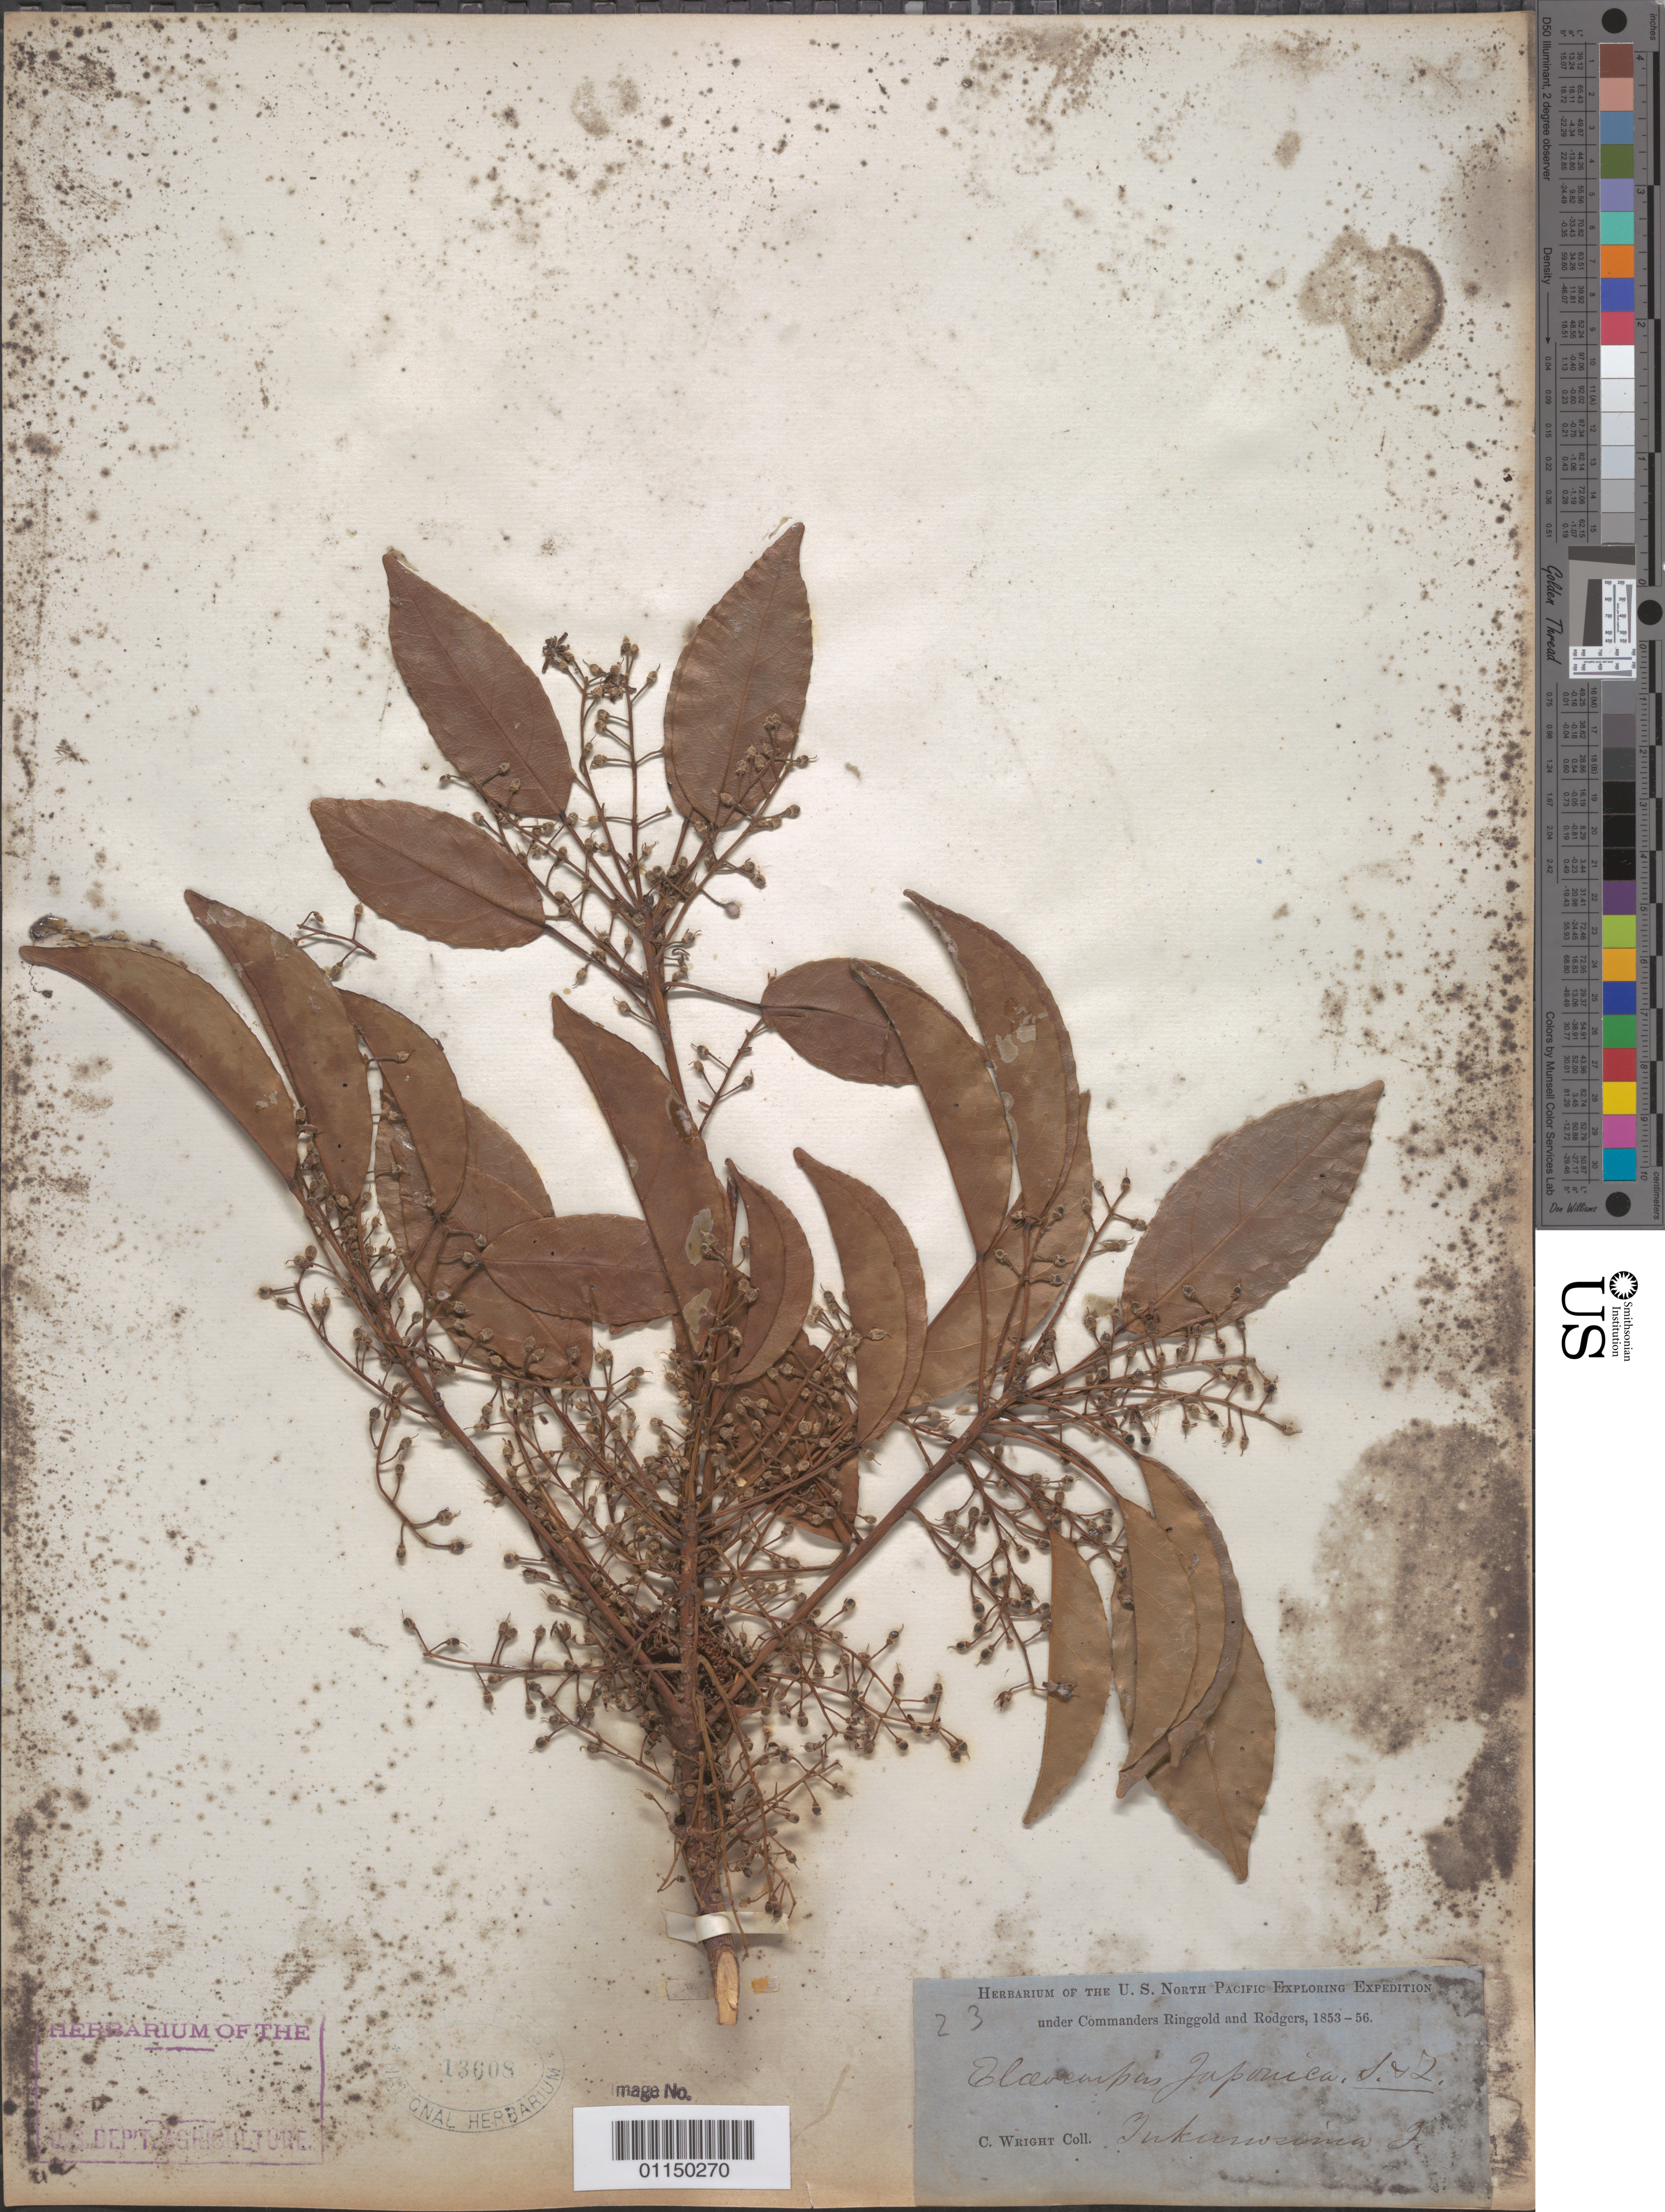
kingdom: Plantae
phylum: Tracheophyta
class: Magnoliopsida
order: Oxalidales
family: Elaeocarpaceae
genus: Elaeocarpus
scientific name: Elaeocarpus japonicus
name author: Siebold & Zucc.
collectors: C. Wright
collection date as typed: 1853 to -- --- 1856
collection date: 1853/1856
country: Japan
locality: Tokunoshima island.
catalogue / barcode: US 13608